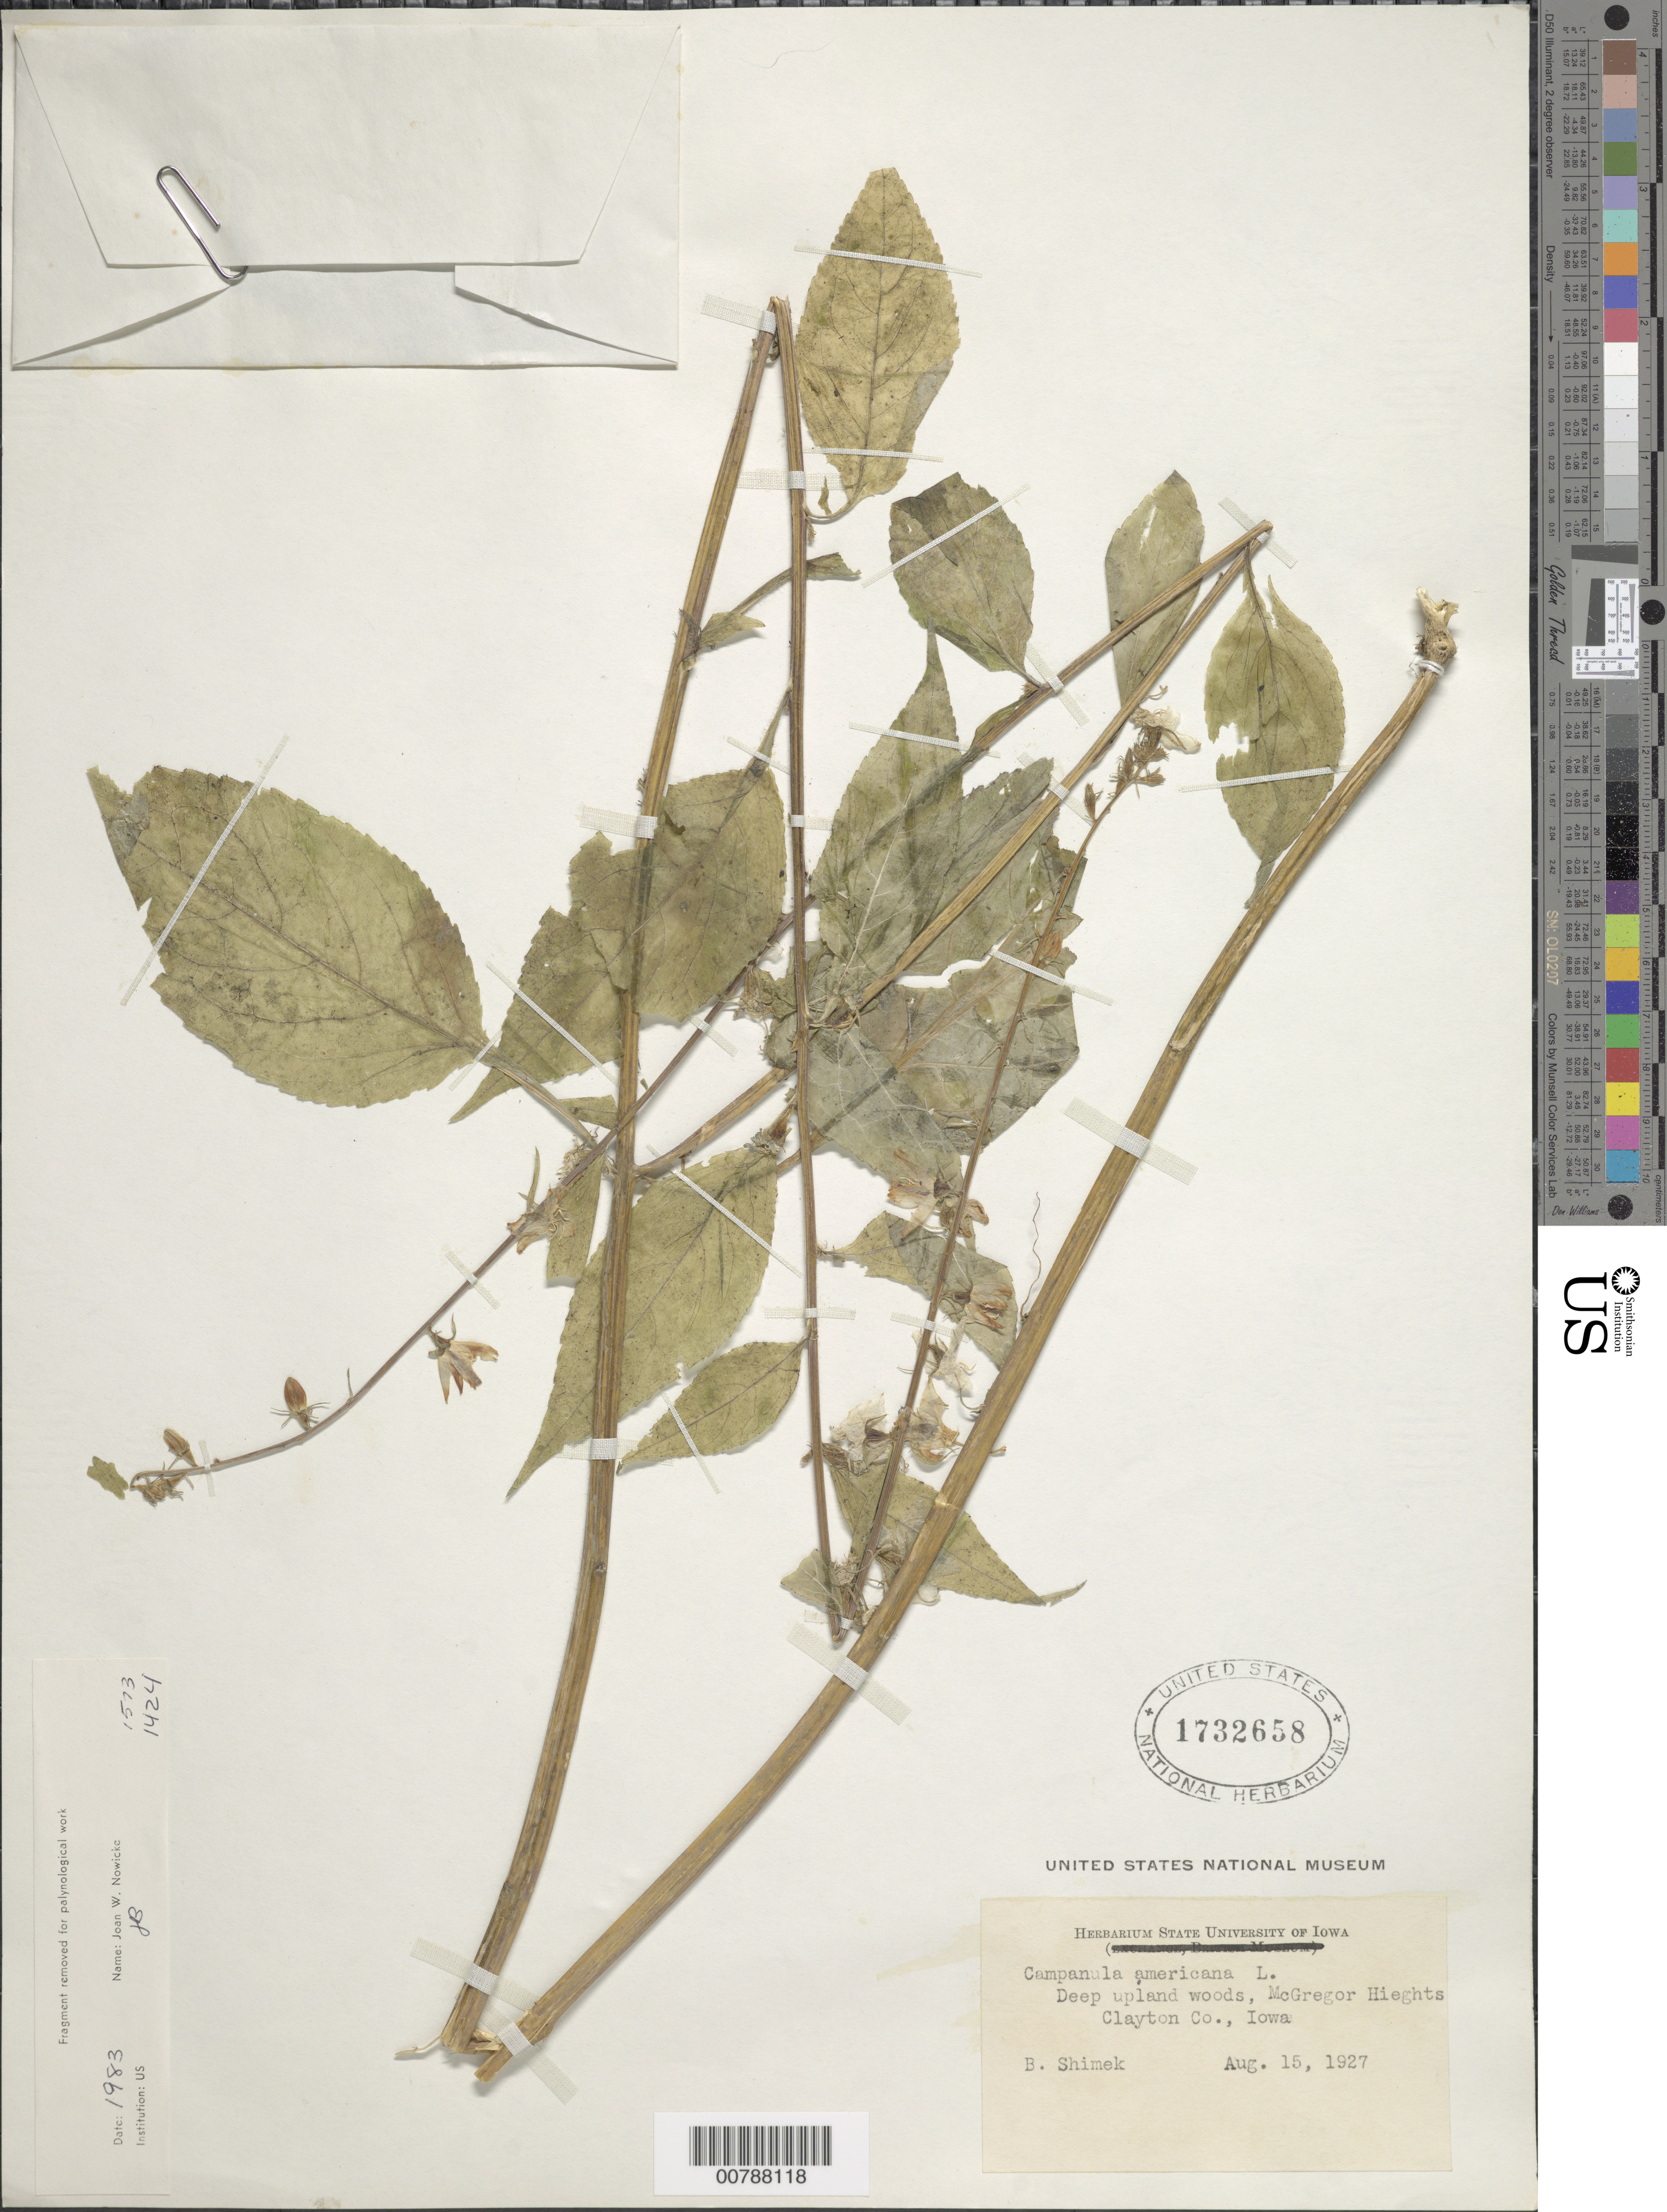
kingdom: Plantae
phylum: Tracheophyta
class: Magnoliopsida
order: Asterales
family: Campanulaceae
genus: Campanula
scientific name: Campanula americana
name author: L.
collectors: B. Shimek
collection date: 1927-08-15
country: United States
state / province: Iowa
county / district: Clayton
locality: McGregor Heights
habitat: Deep upland woods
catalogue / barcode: US 1732658